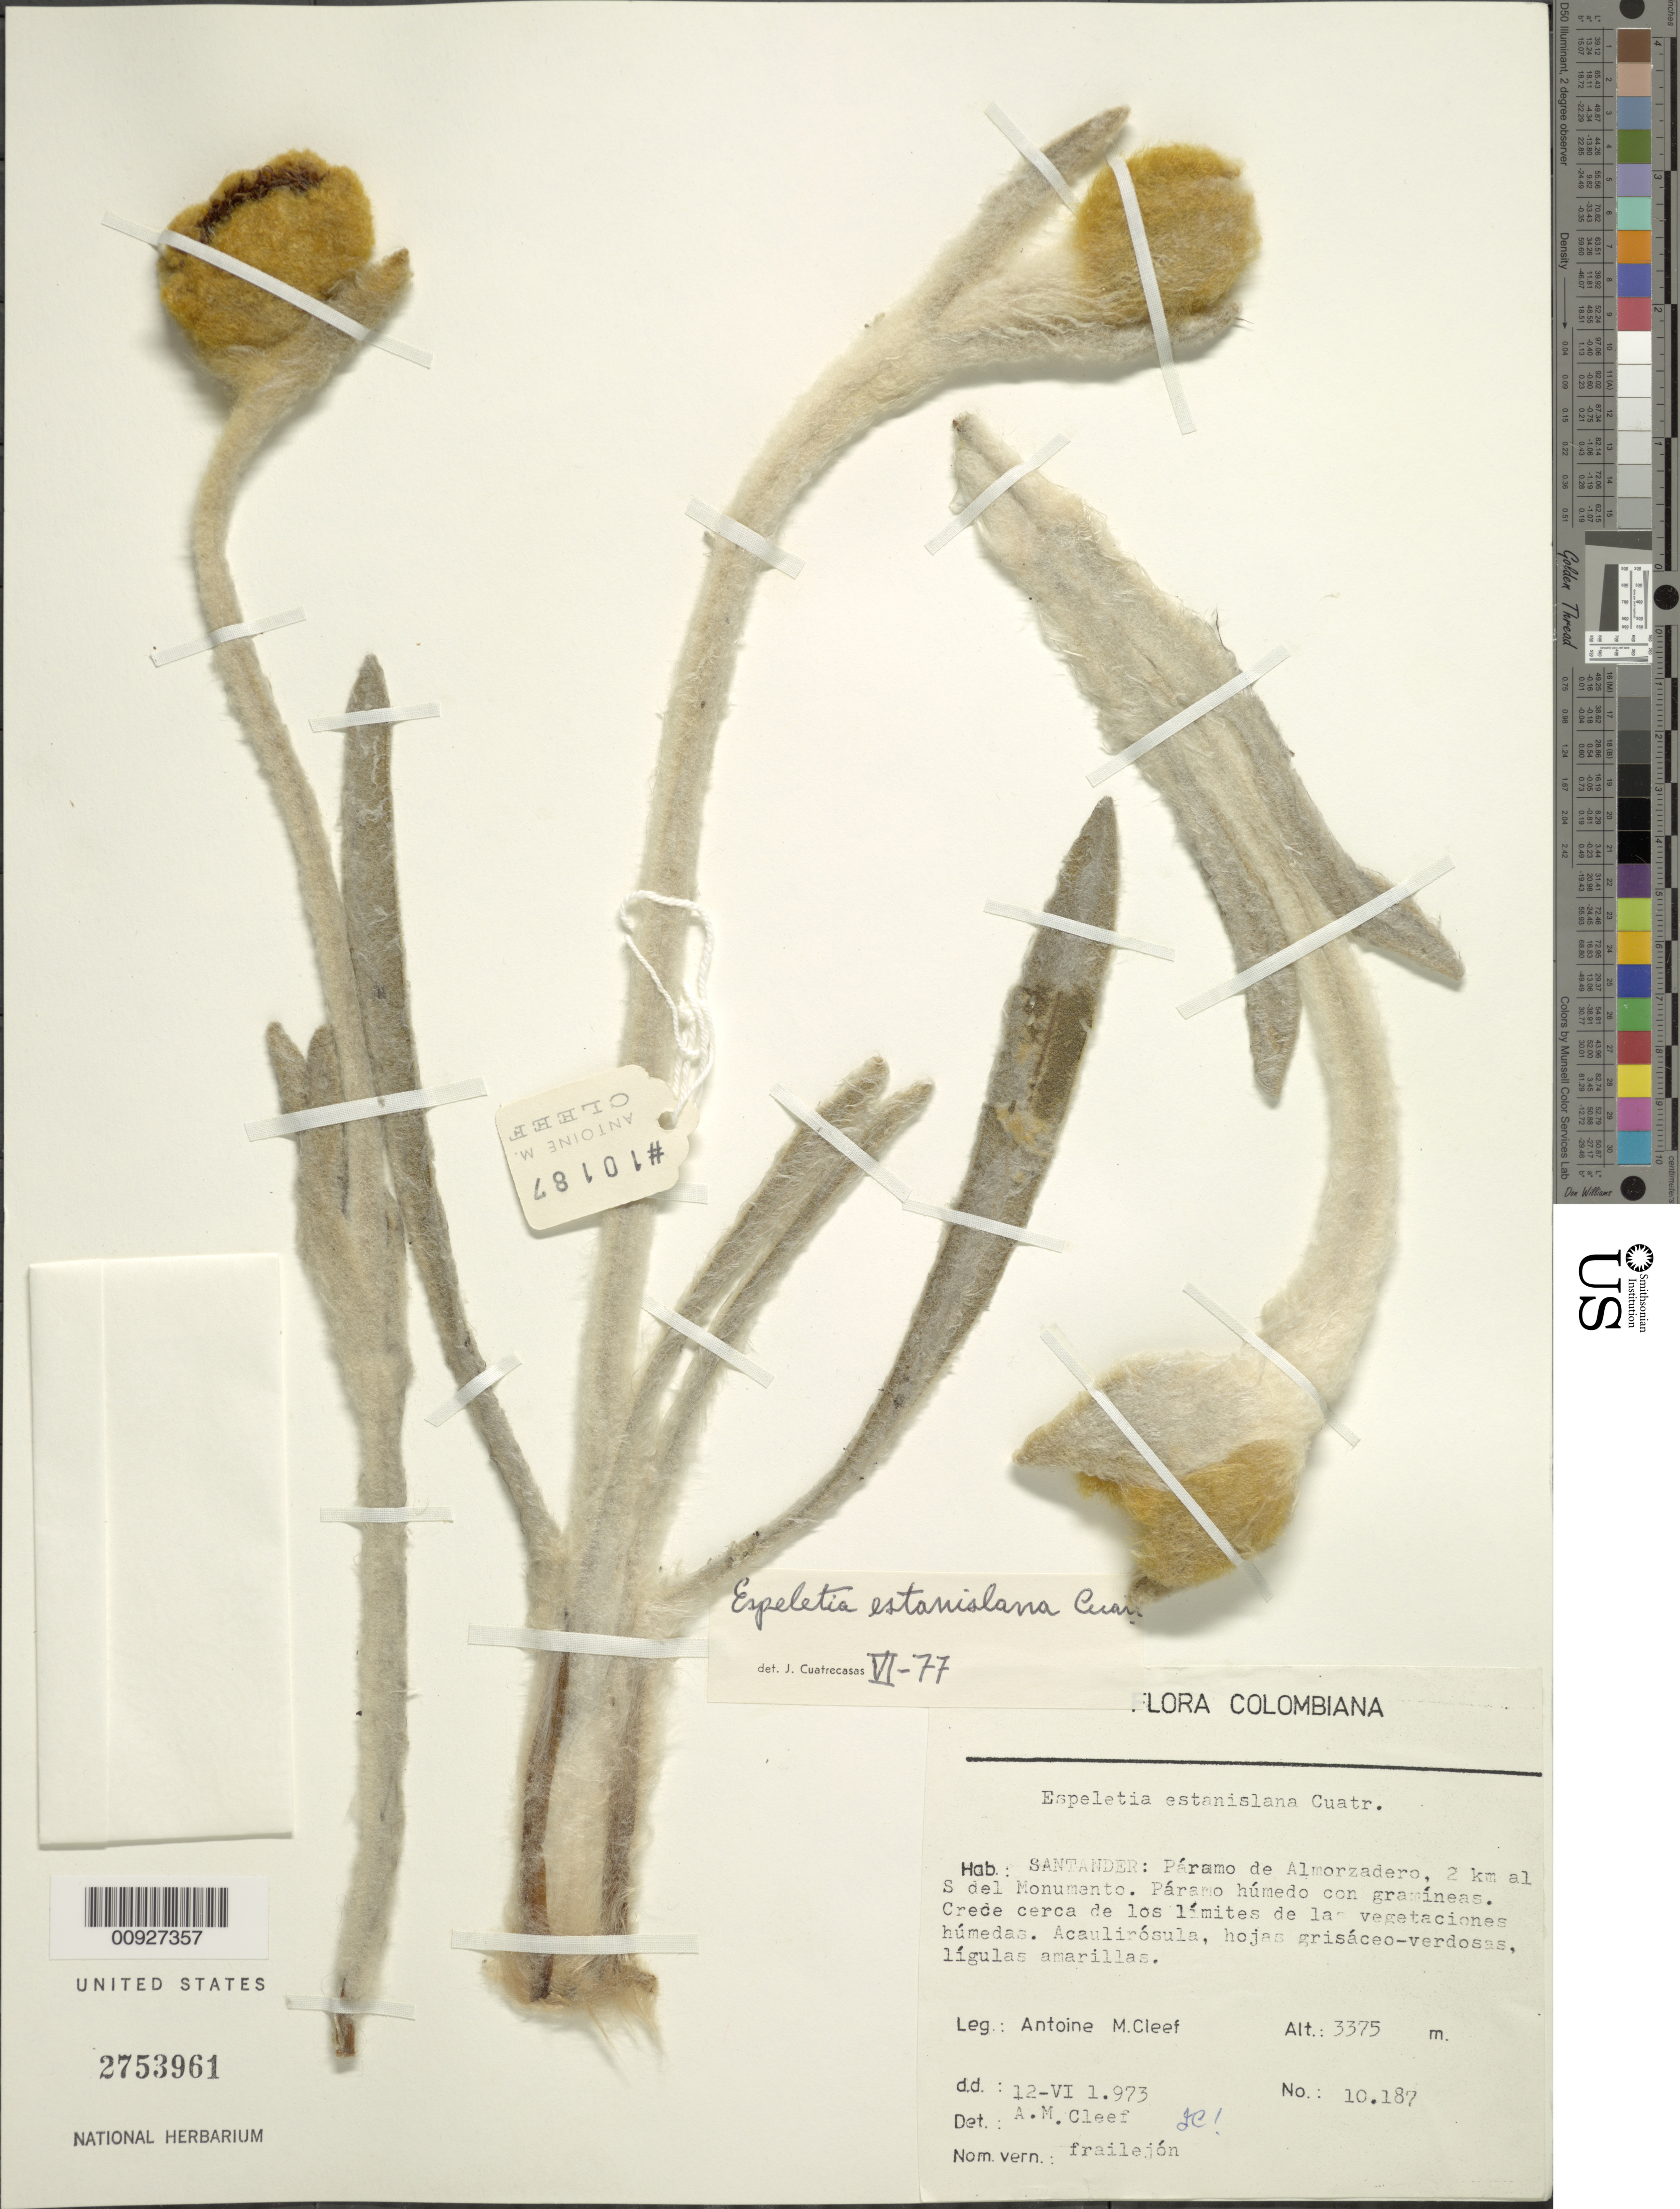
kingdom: Plantae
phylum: Tracheophyta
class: Magnoliopsida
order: Asterales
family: Asteraceae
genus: Espeletia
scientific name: Espeletia estanislana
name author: Cuatrec.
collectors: A. M. Cleef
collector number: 10187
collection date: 1973-06-12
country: Colombia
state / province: Santander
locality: P. del Almorzadero. P. del Almorzadero, 2 km al S del Monumento.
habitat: Páramo húmedo con gramíneas. Crece cerca de los límetes de las vegetaciones húmedas.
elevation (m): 3375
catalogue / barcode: US 2753961